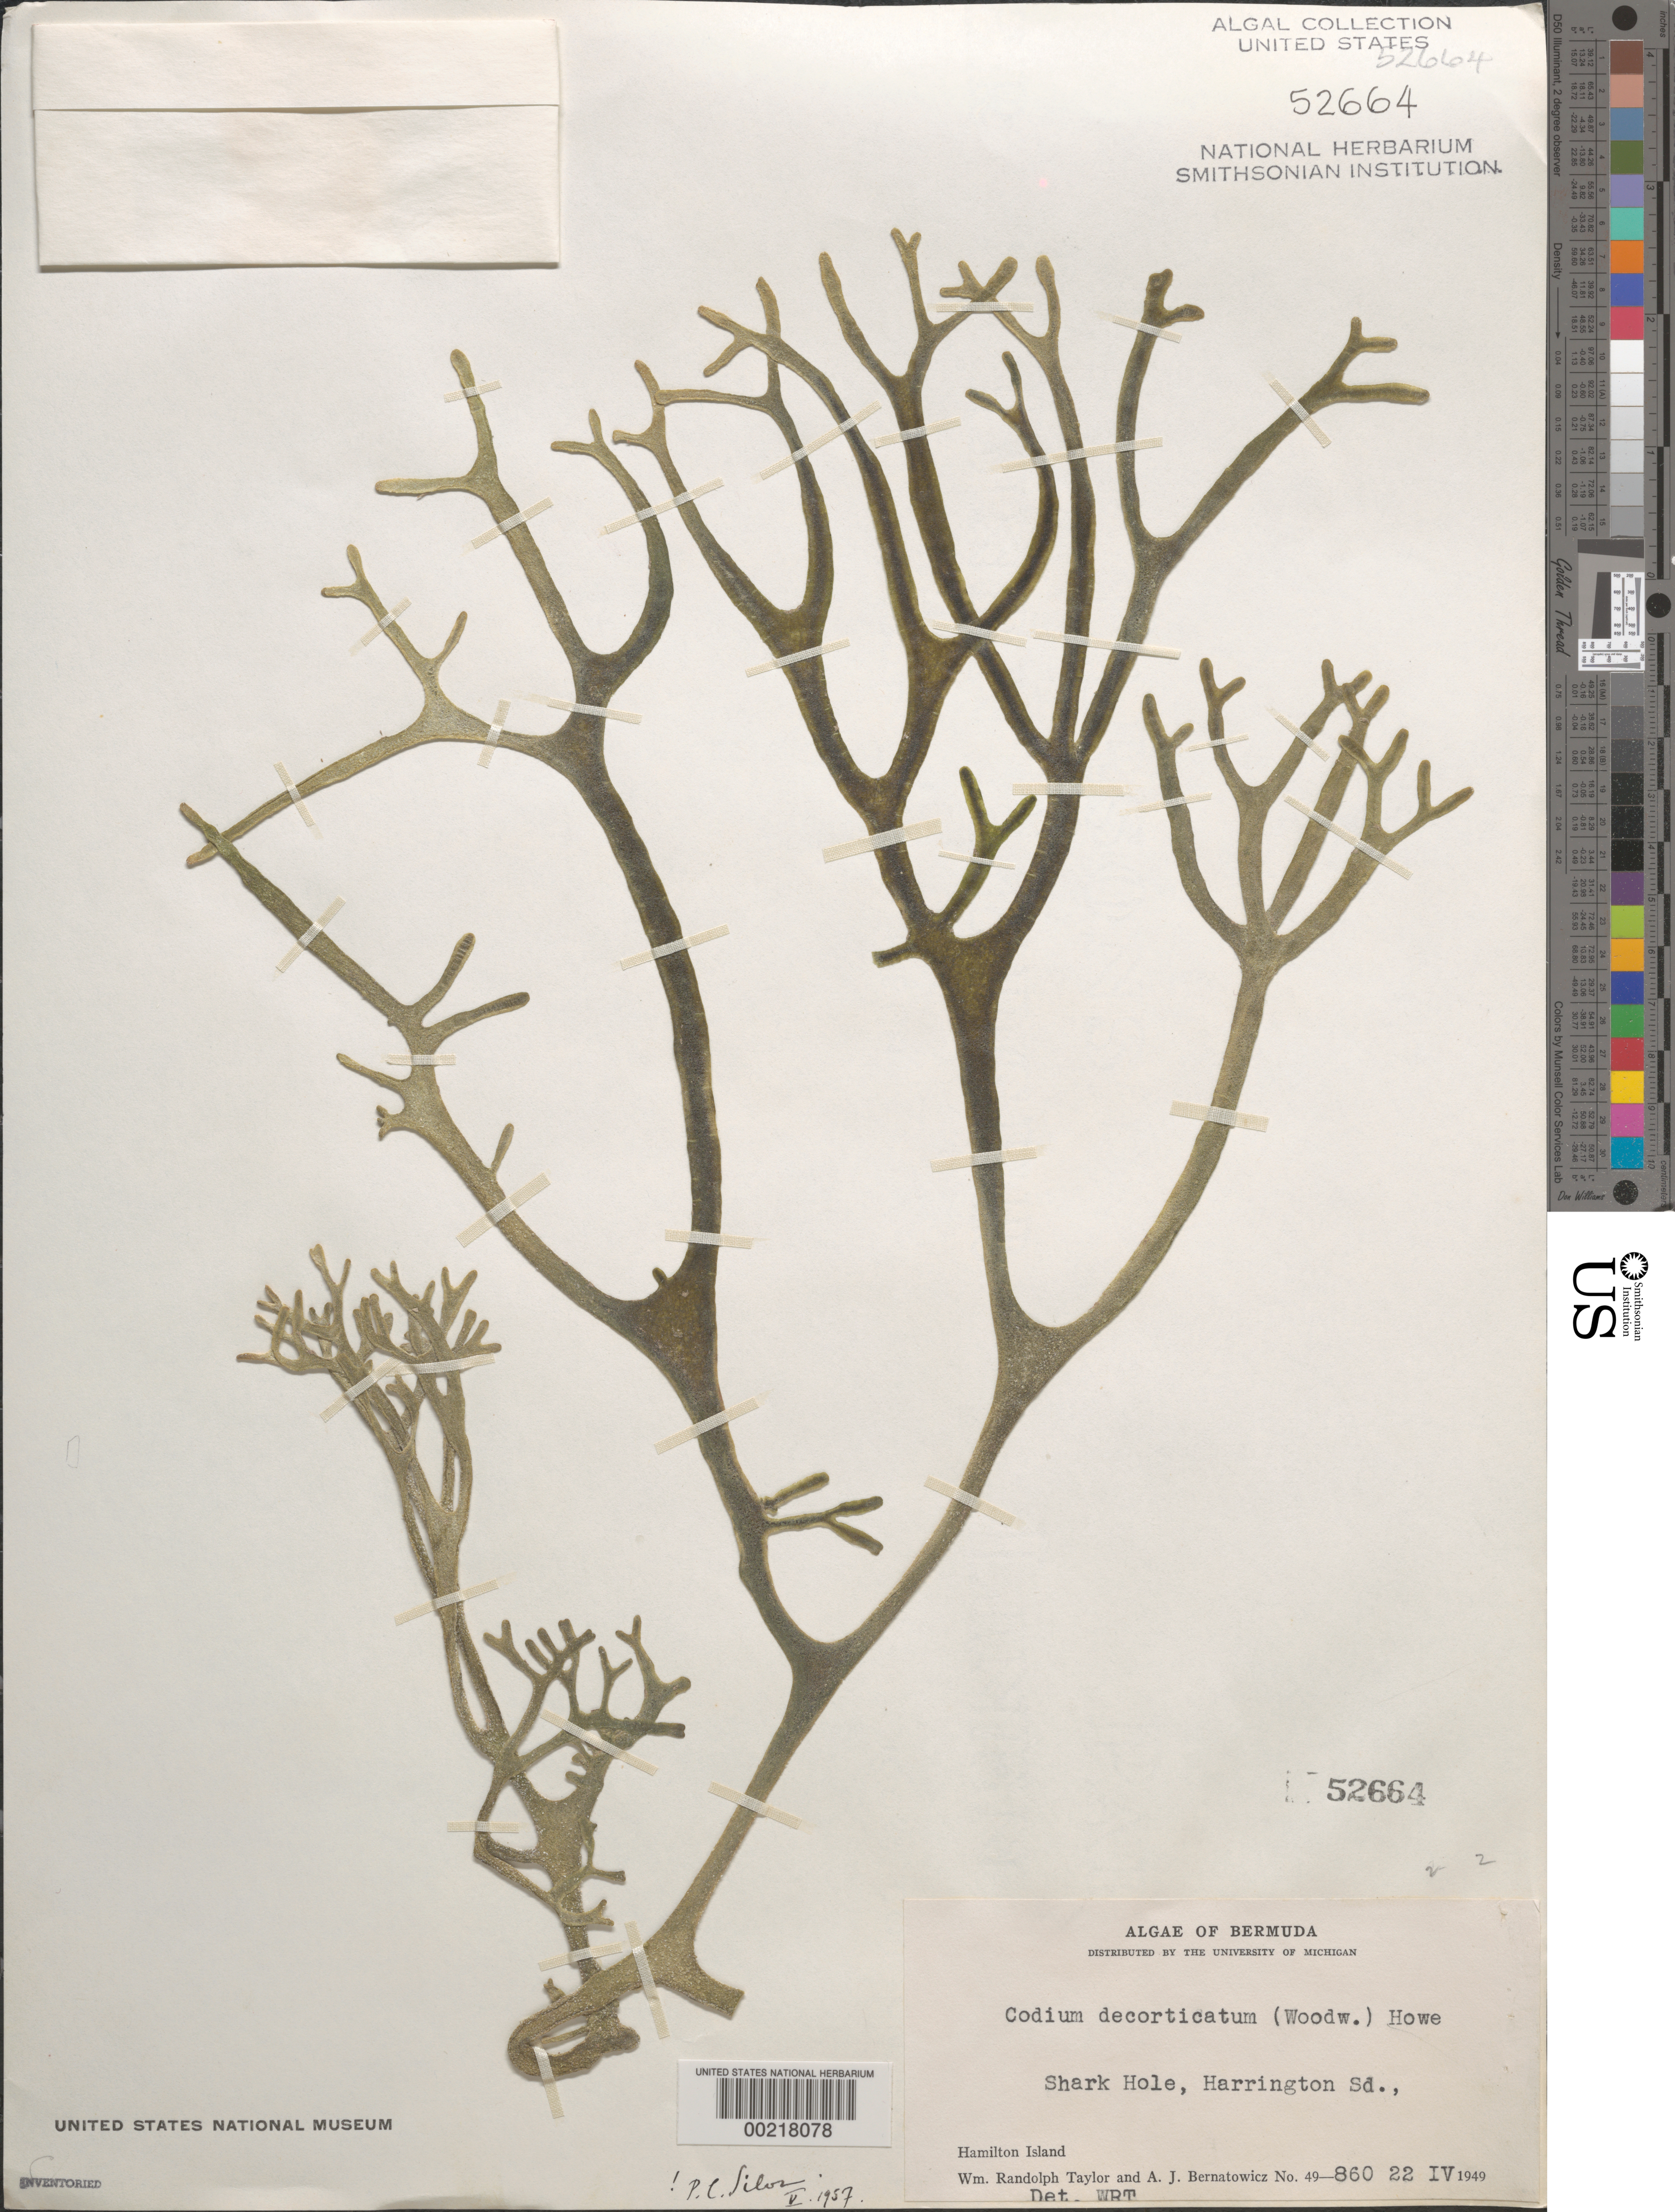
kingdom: Plantae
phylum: Chlorophyta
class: Ulvophyceae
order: Bryopsidales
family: Codiaceae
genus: Codium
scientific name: Codium decorticatum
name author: (Woodw.) M. Howe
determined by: Silva, P. C.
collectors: W. R. Taylor & A. Bernatowicz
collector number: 49-860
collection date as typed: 22 Apr 1949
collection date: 1949-04-22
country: Bermuda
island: Bermuda Island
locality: Shark Hole, Harrington Sound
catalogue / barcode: US 52664